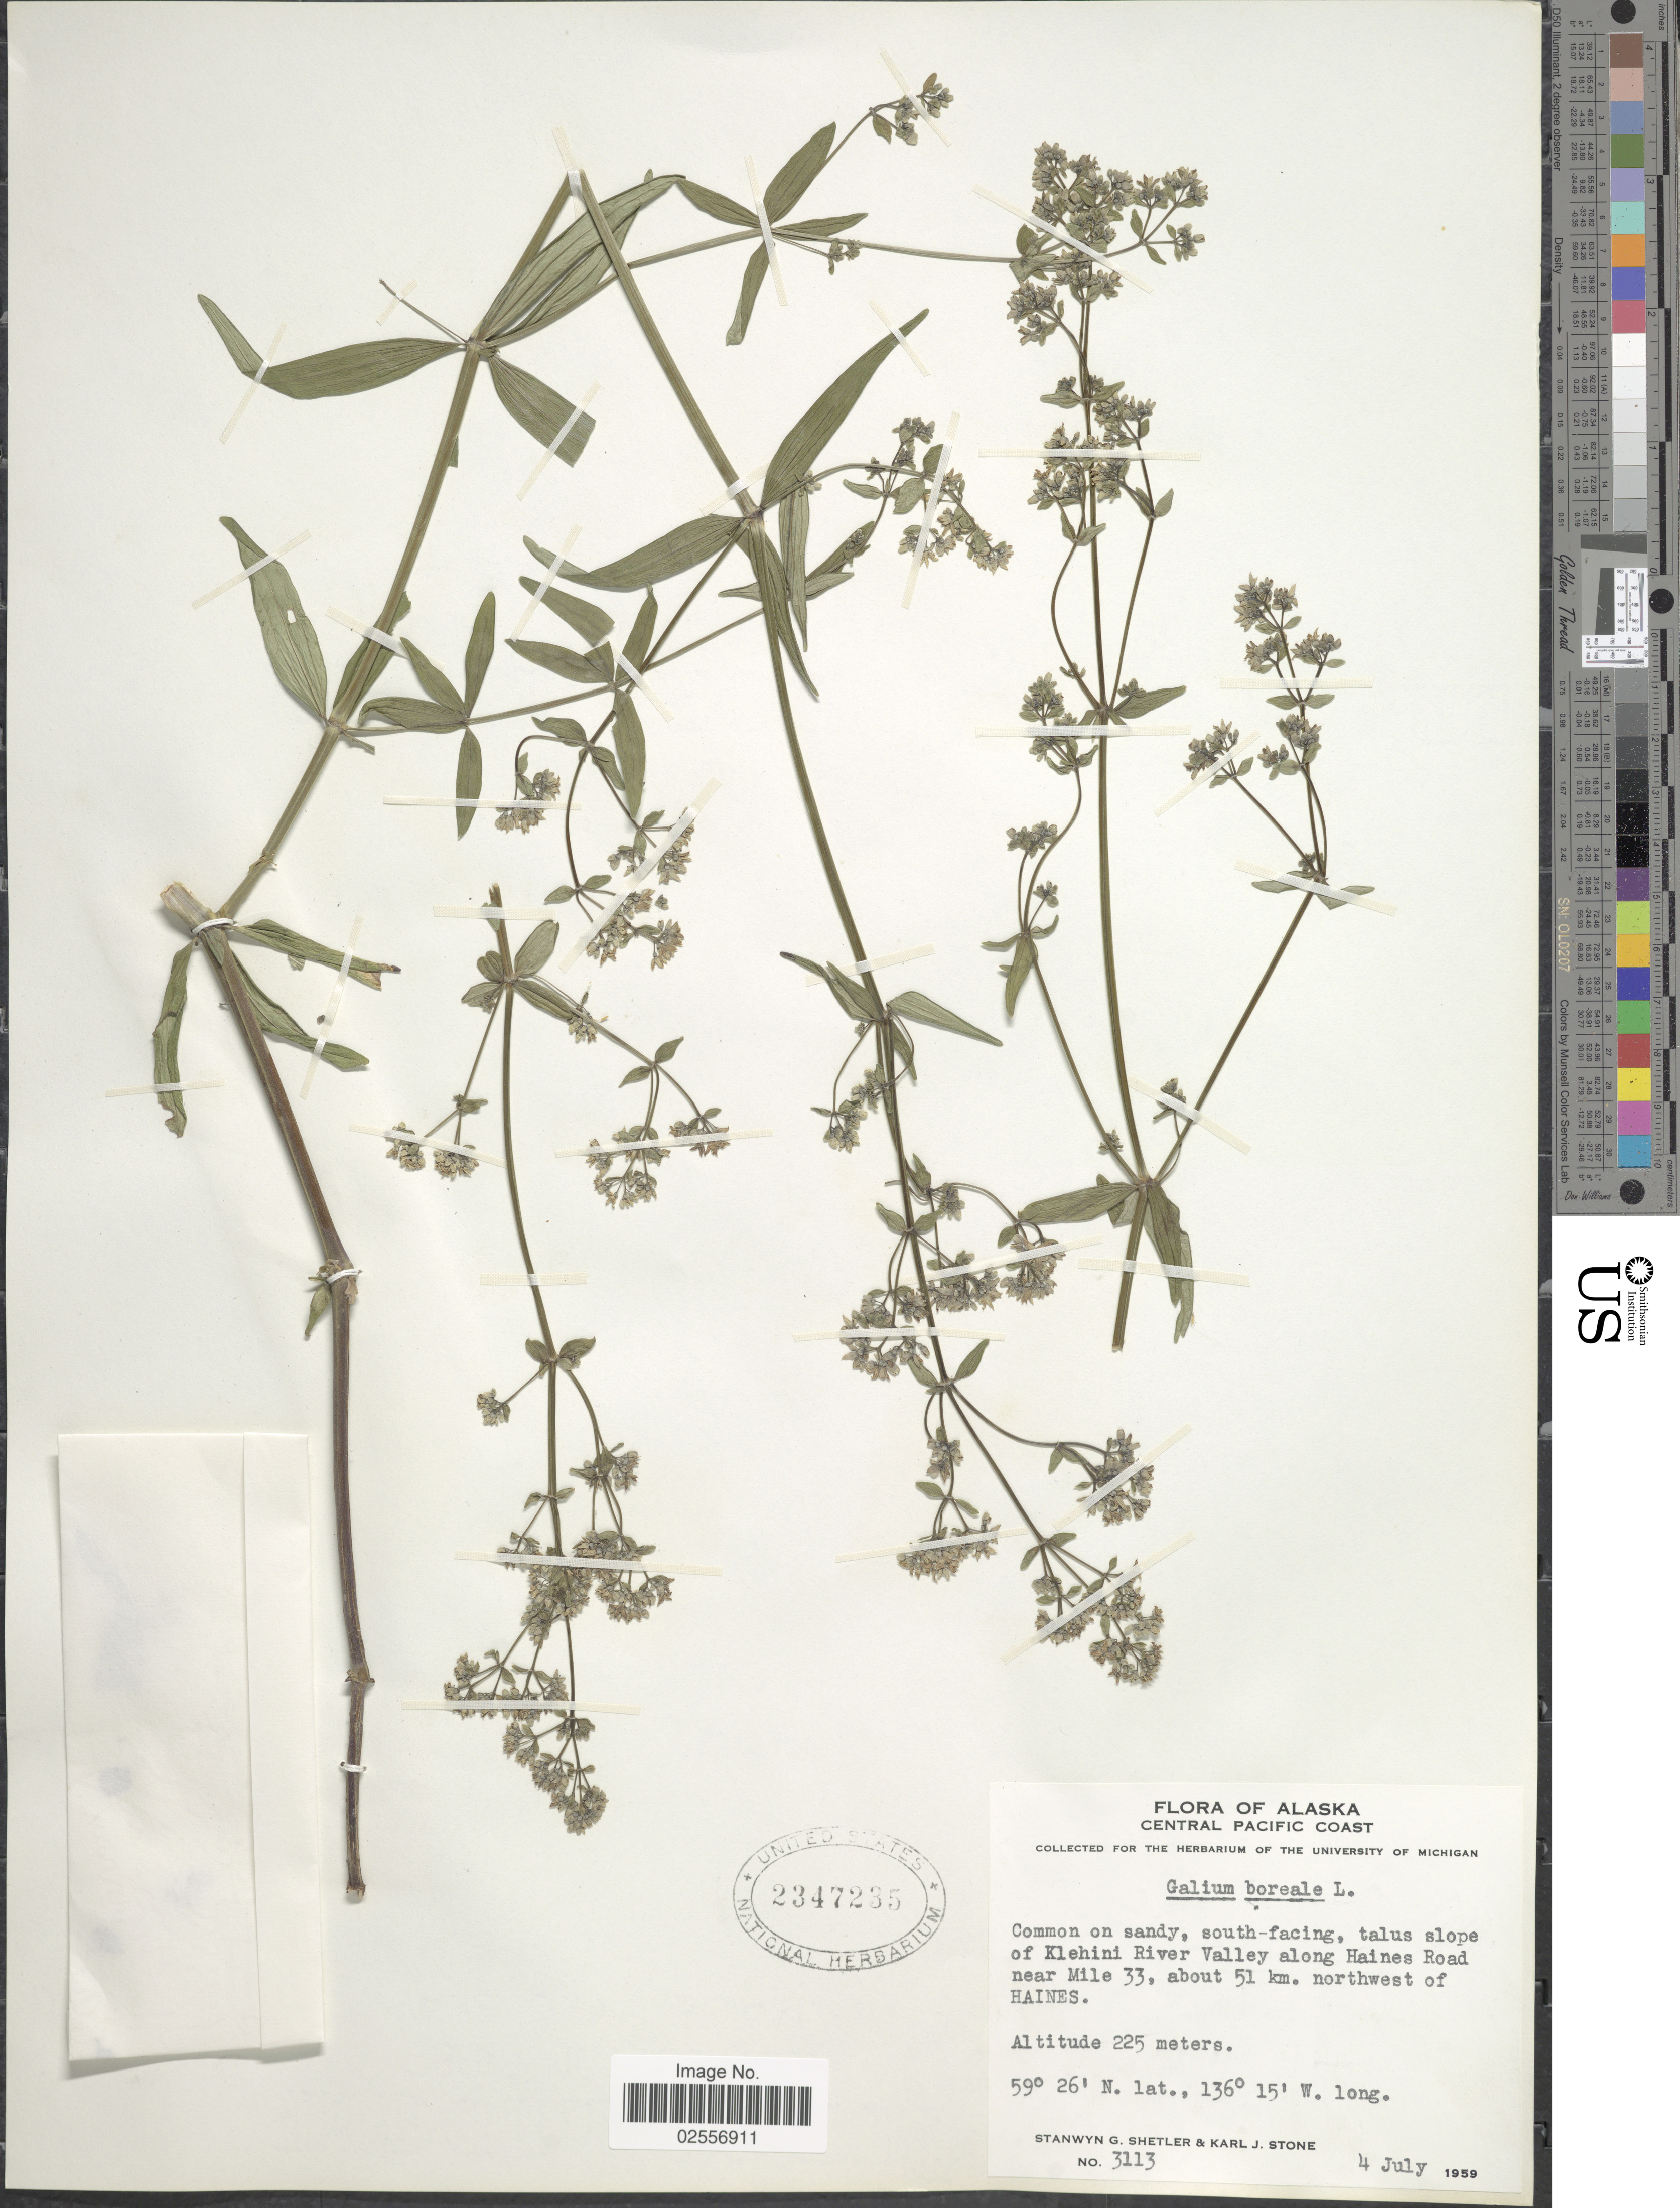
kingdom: Plantae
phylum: Tracheophyta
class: Magnoliopsida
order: Gentianales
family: Rubiaceae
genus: Galium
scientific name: Galium boreale L.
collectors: S. Shetler & K. J. Stone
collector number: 3113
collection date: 1959-07-04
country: United States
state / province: Alaska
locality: Central Pacific Coast, south-facing, talus slope of Klehini River Valley along Haines Road near Mile 33, about 51 km northwest of Haines.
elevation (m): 225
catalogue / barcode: US 2347235